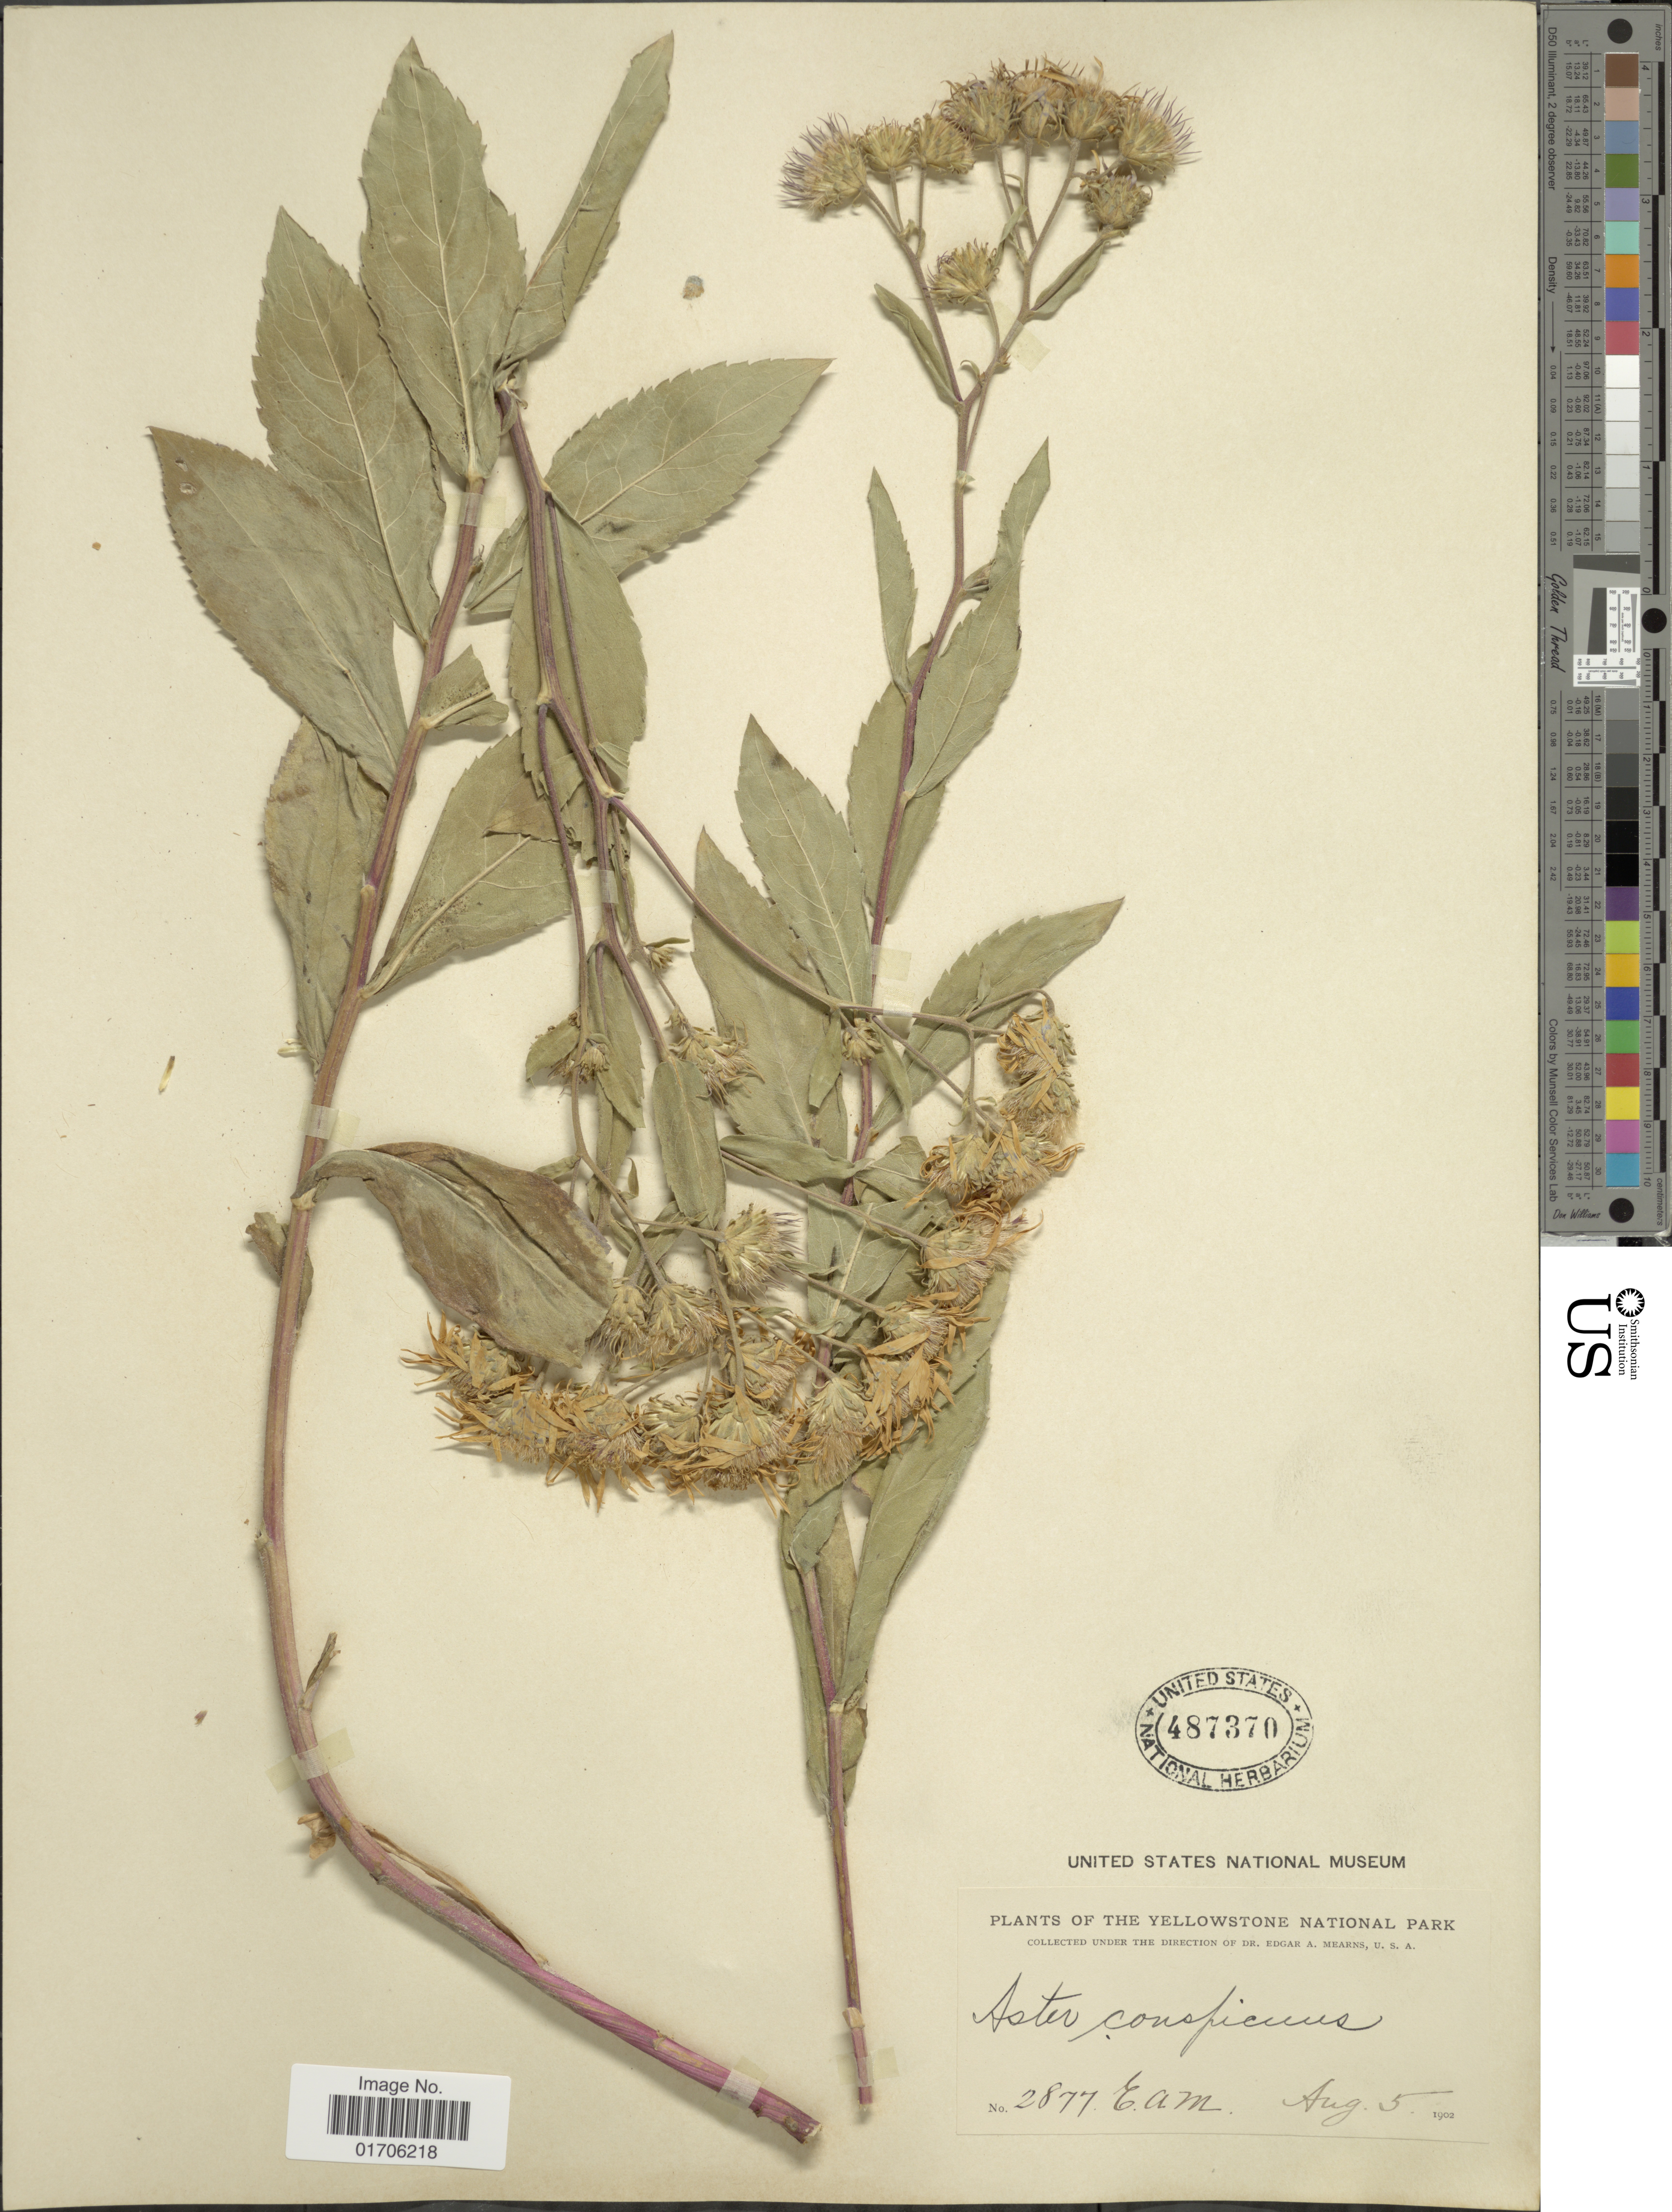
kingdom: Plantae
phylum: Tracheophyta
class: Magnoliopsida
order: Asterales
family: Asteraceae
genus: Eurybia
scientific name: Eurybia conspicua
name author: (Lindl.) G.L. Nesom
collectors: E. A. Mearns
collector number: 2877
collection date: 1902-08-05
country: United States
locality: Yellowstone National Park.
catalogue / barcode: US 487370